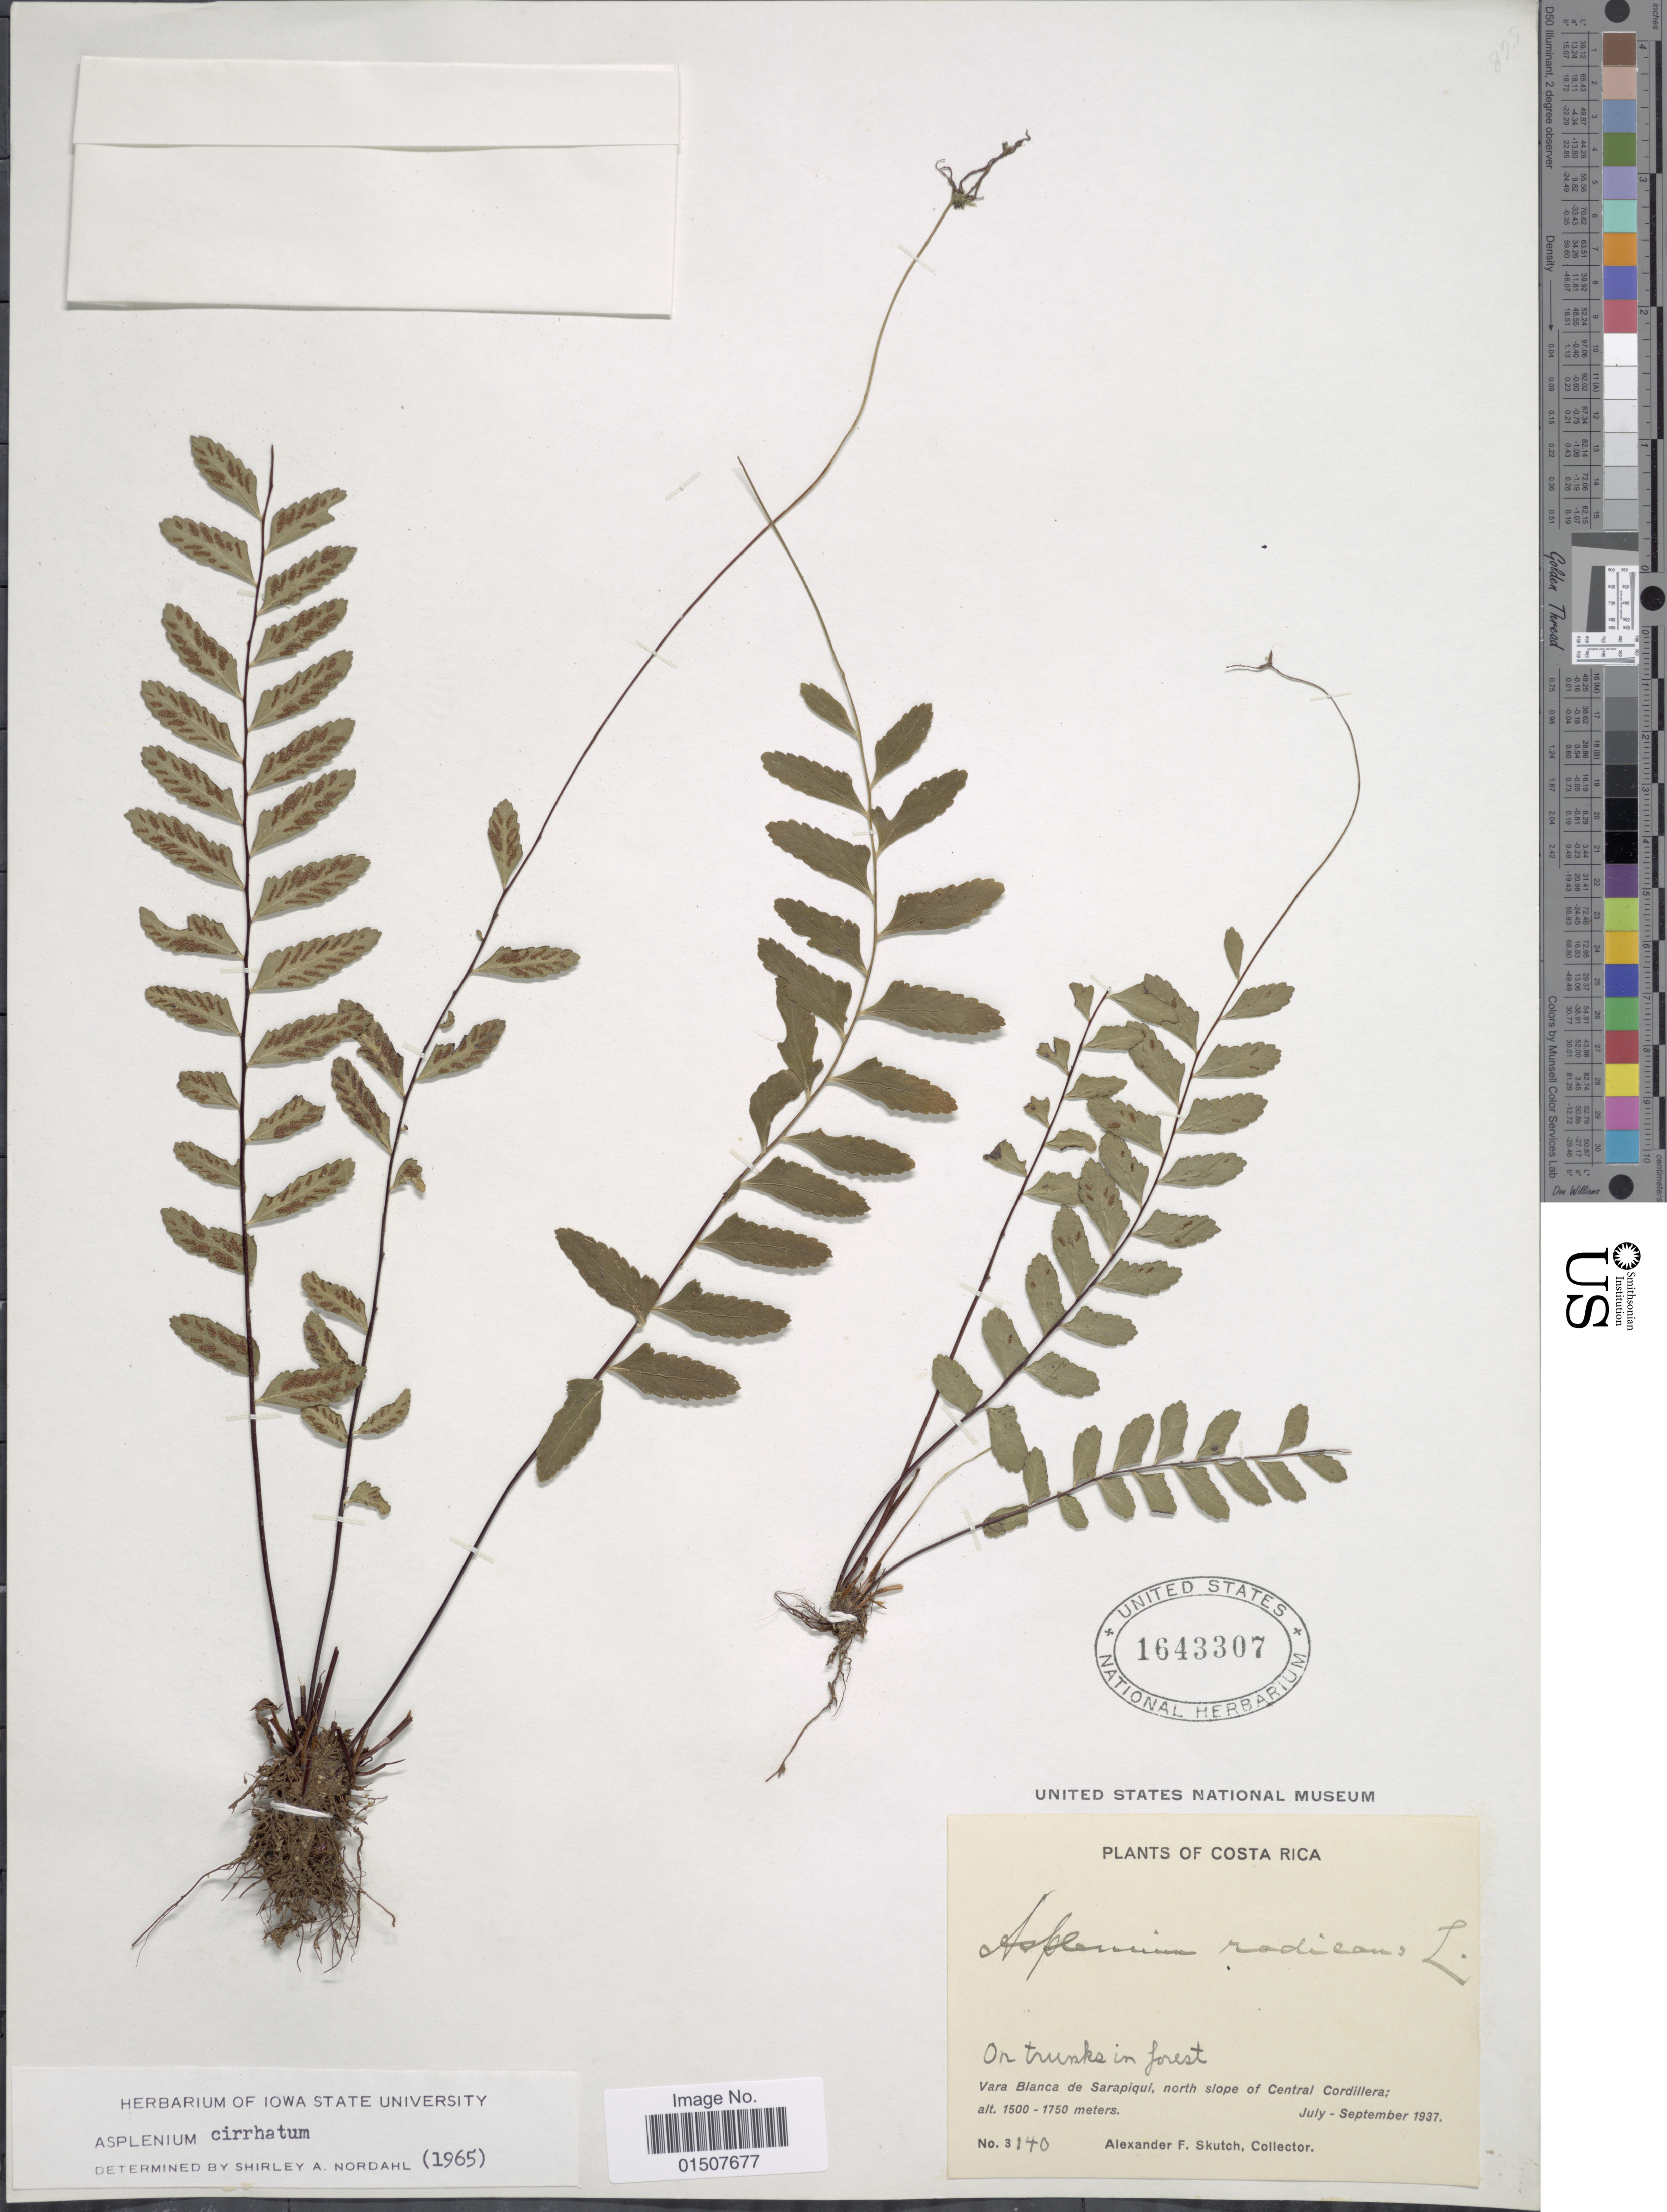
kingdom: Plantae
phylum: Tracheophyta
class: Polypodiopsida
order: Polypodiales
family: Aspleniaceae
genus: Asplenium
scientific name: Asplenium radicans var. cirrhatum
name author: (Rich. ex Willd.) Rosenst.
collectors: A. F. Skutch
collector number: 3140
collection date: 1937-07/1937-09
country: Paraguay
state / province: Cordillera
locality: Vara Blanca de Sarapiqui, north slope of Central Cordillera.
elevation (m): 1500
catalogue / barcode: US 1643307